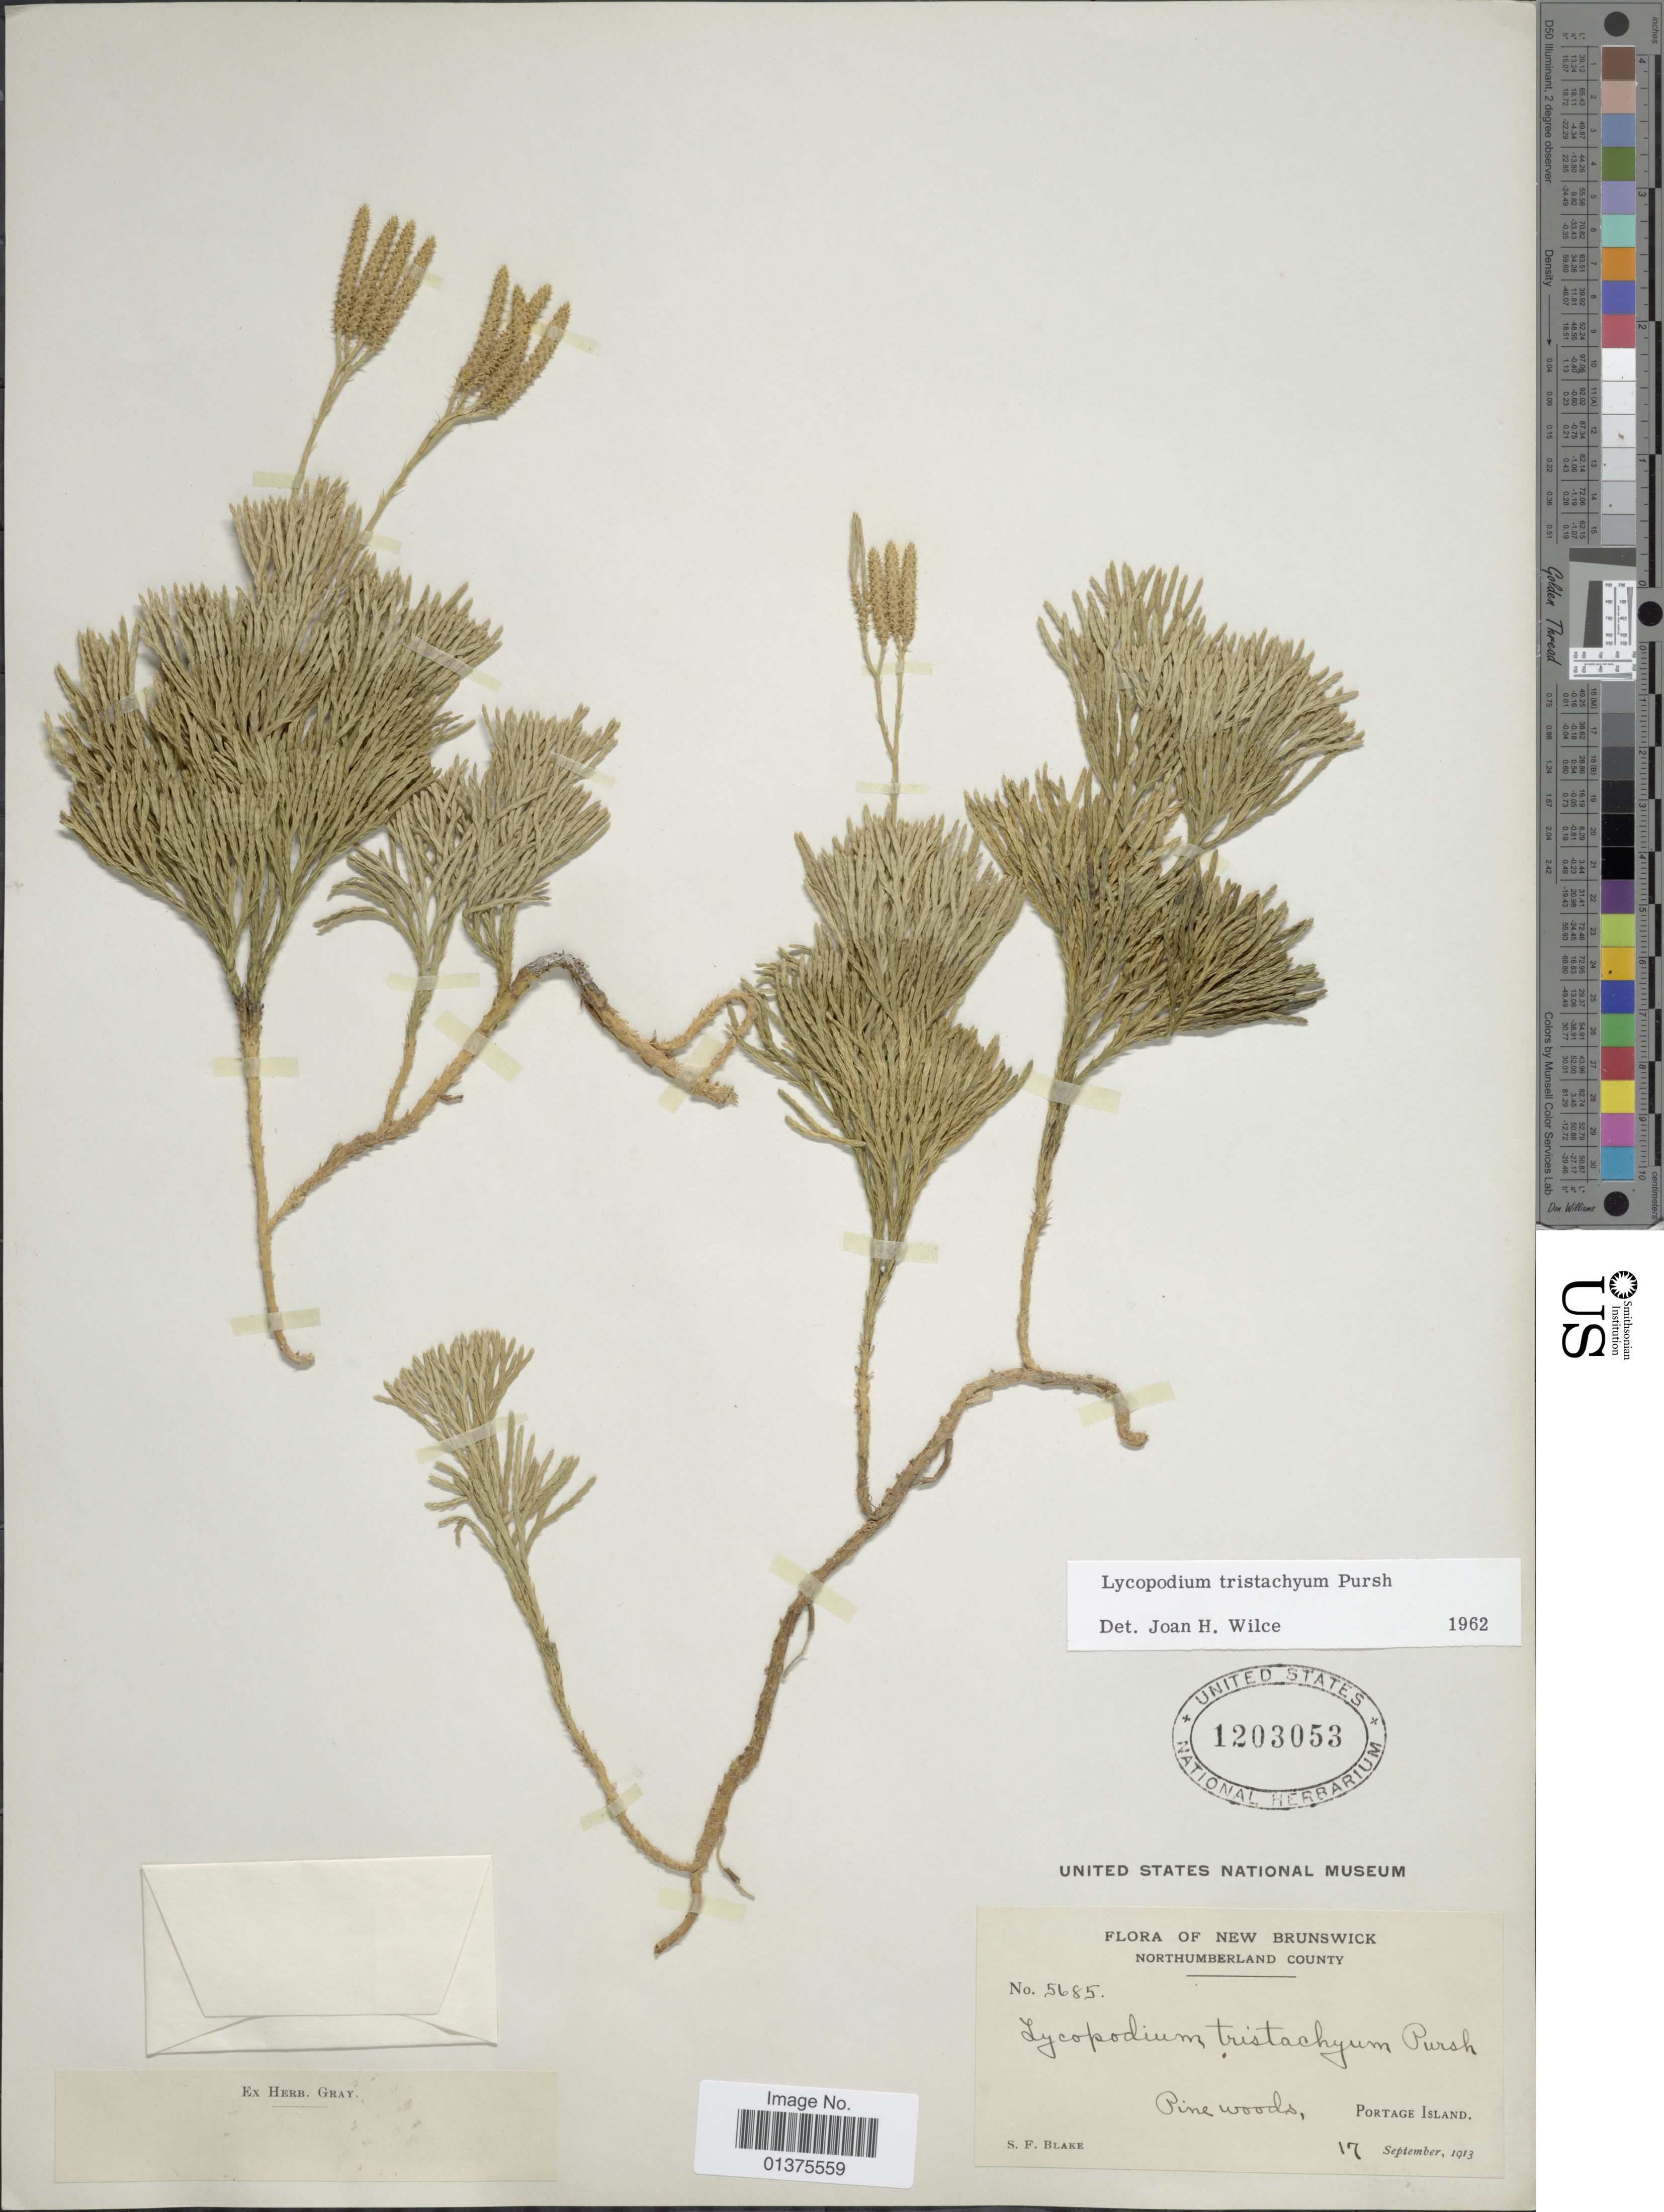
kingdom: Plantae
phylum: Tracheophyta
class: Lycopodiopsida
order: Lycopodiales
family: Lycopodiaceae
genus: Diphasiastrum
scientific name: Diphasiastrum tristachyum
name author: (Pursh) Holub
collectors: S. Blake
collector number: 5685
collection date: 1913-09-17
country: Canada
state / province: New Brunswick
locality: Northumberland County, Pine woods,Portage Island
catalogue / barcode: US 1203053